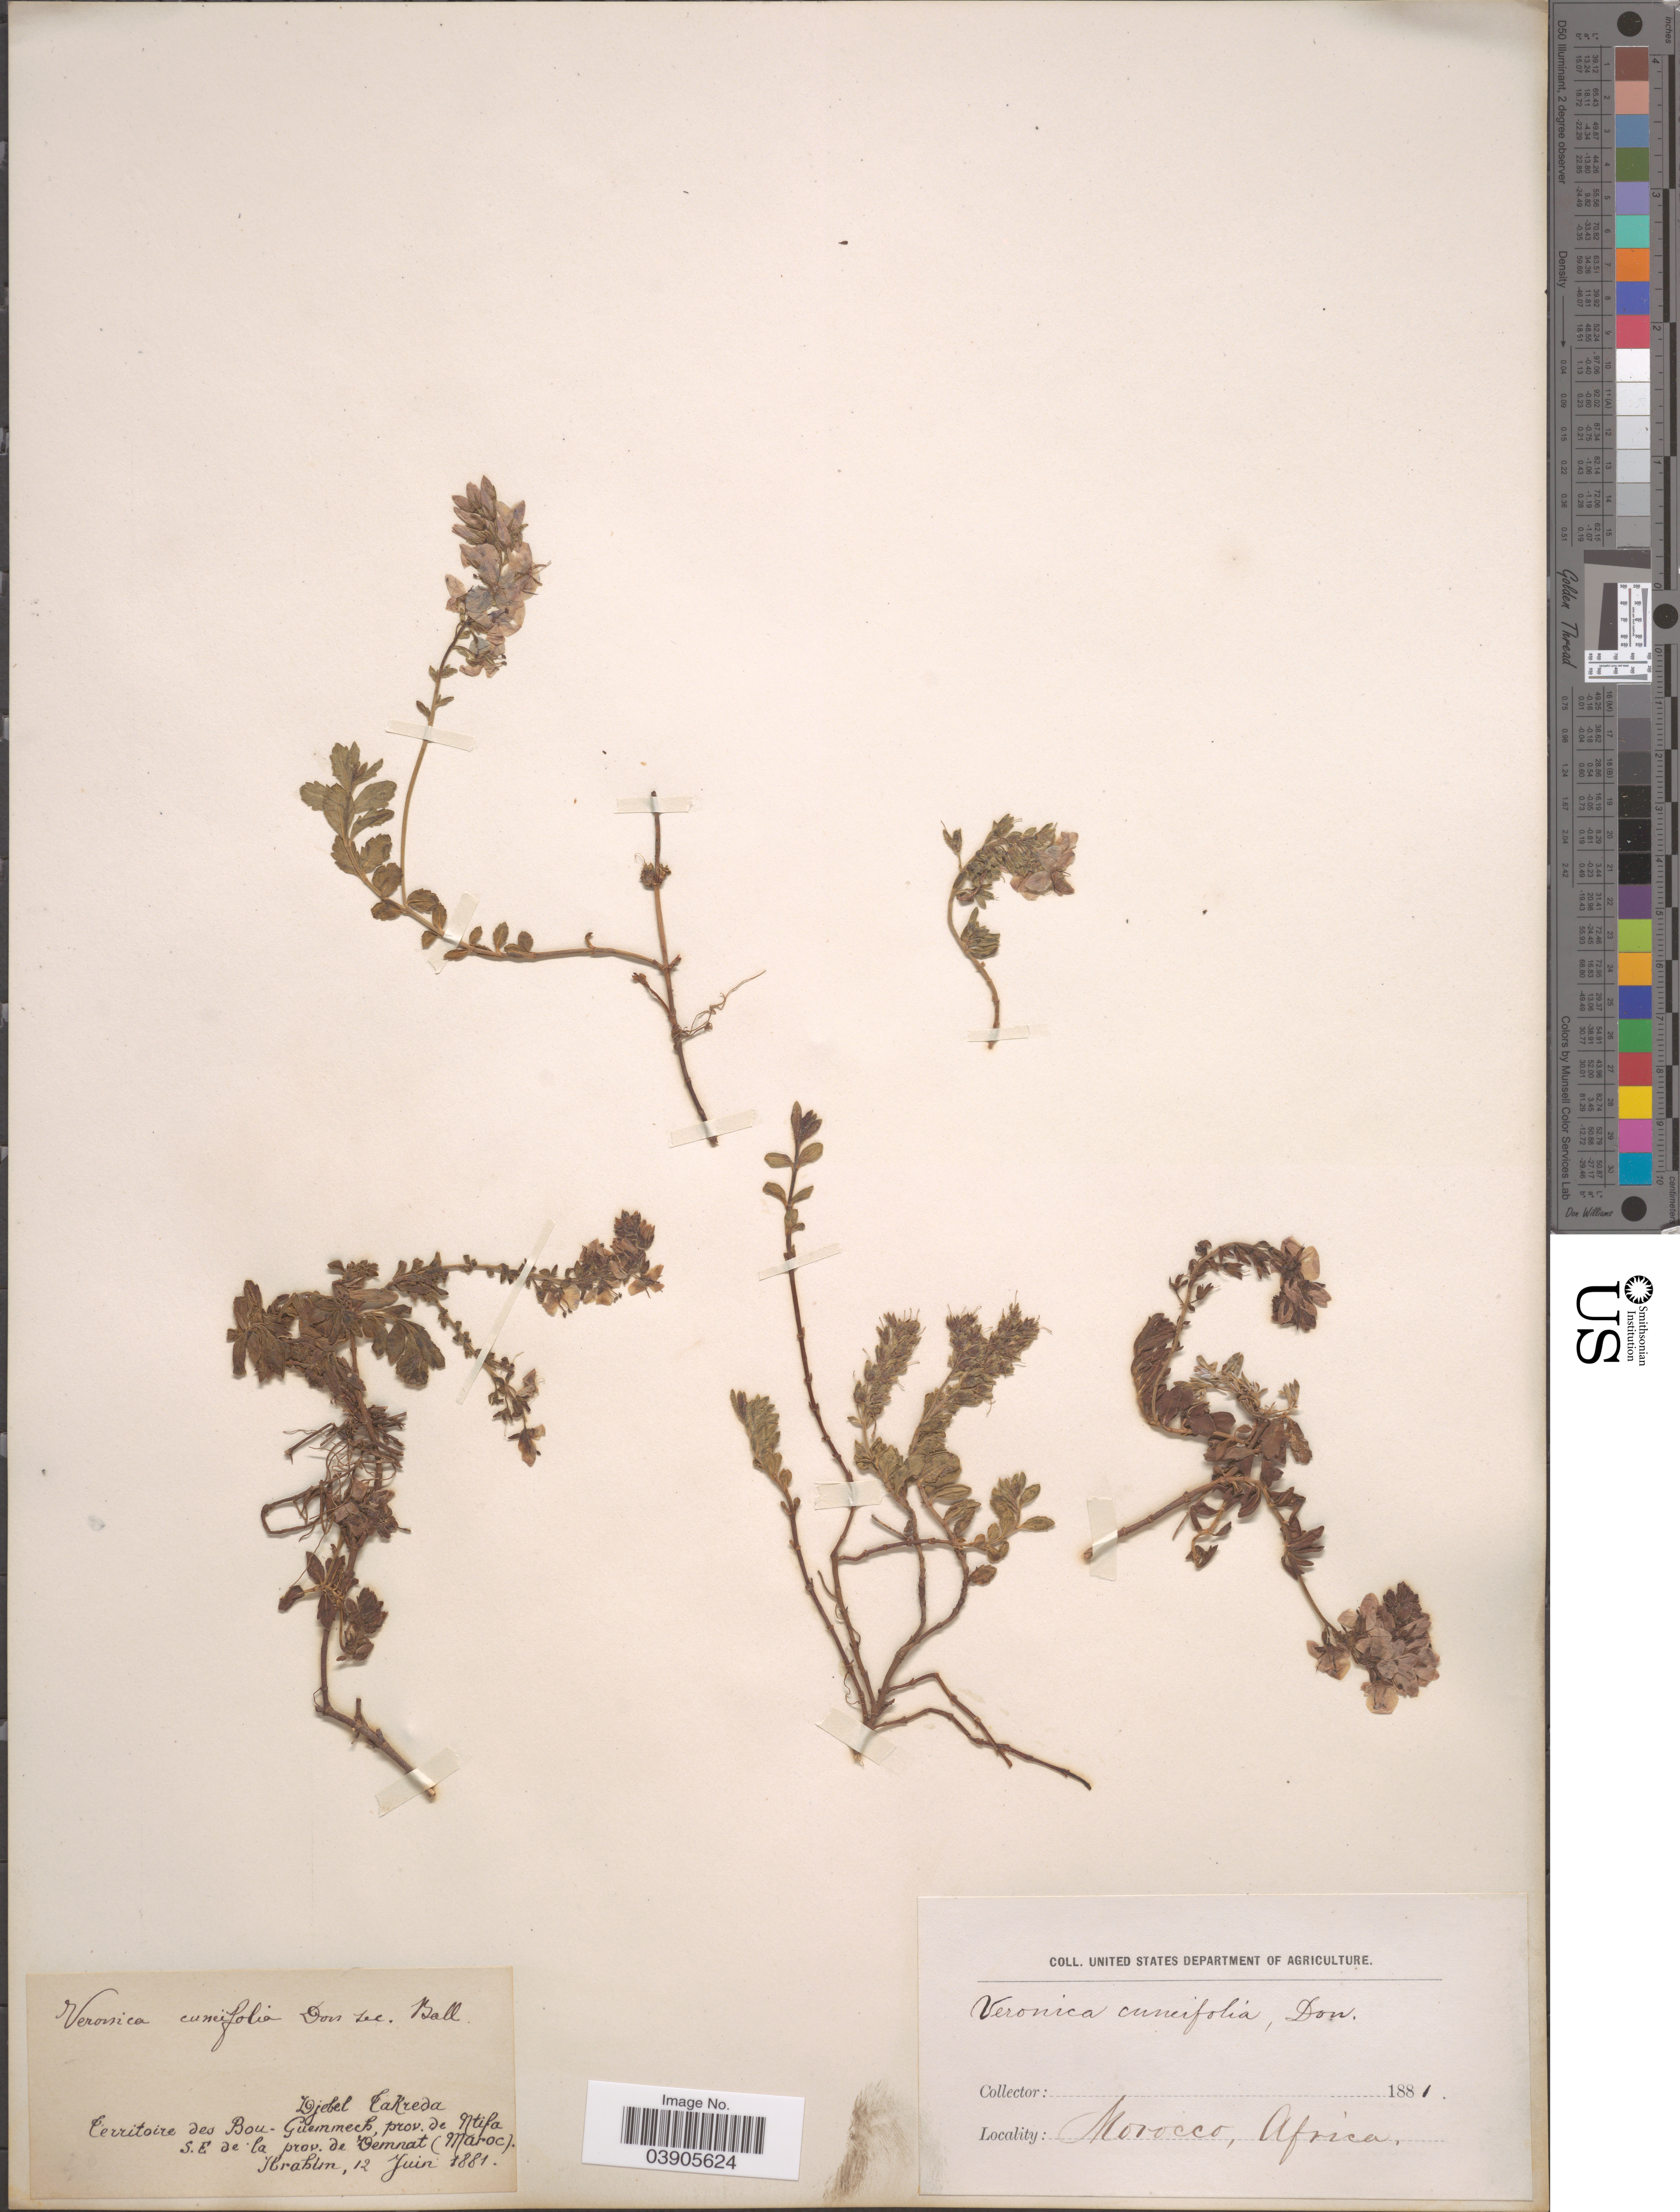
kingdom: Plantae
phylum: Tracheophyta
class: Magnoliopsida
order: Lamiales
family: Plantaginaceae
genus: Veronica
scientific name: Veronica cuneifolia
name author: D. Don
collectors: -. Ibrahim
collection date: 1881-06-12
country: Morocco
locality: Djebel Cakreda. Territoire des Bou- Guemmeck, prov de Ntifa S.E de la prov. de Demnat.